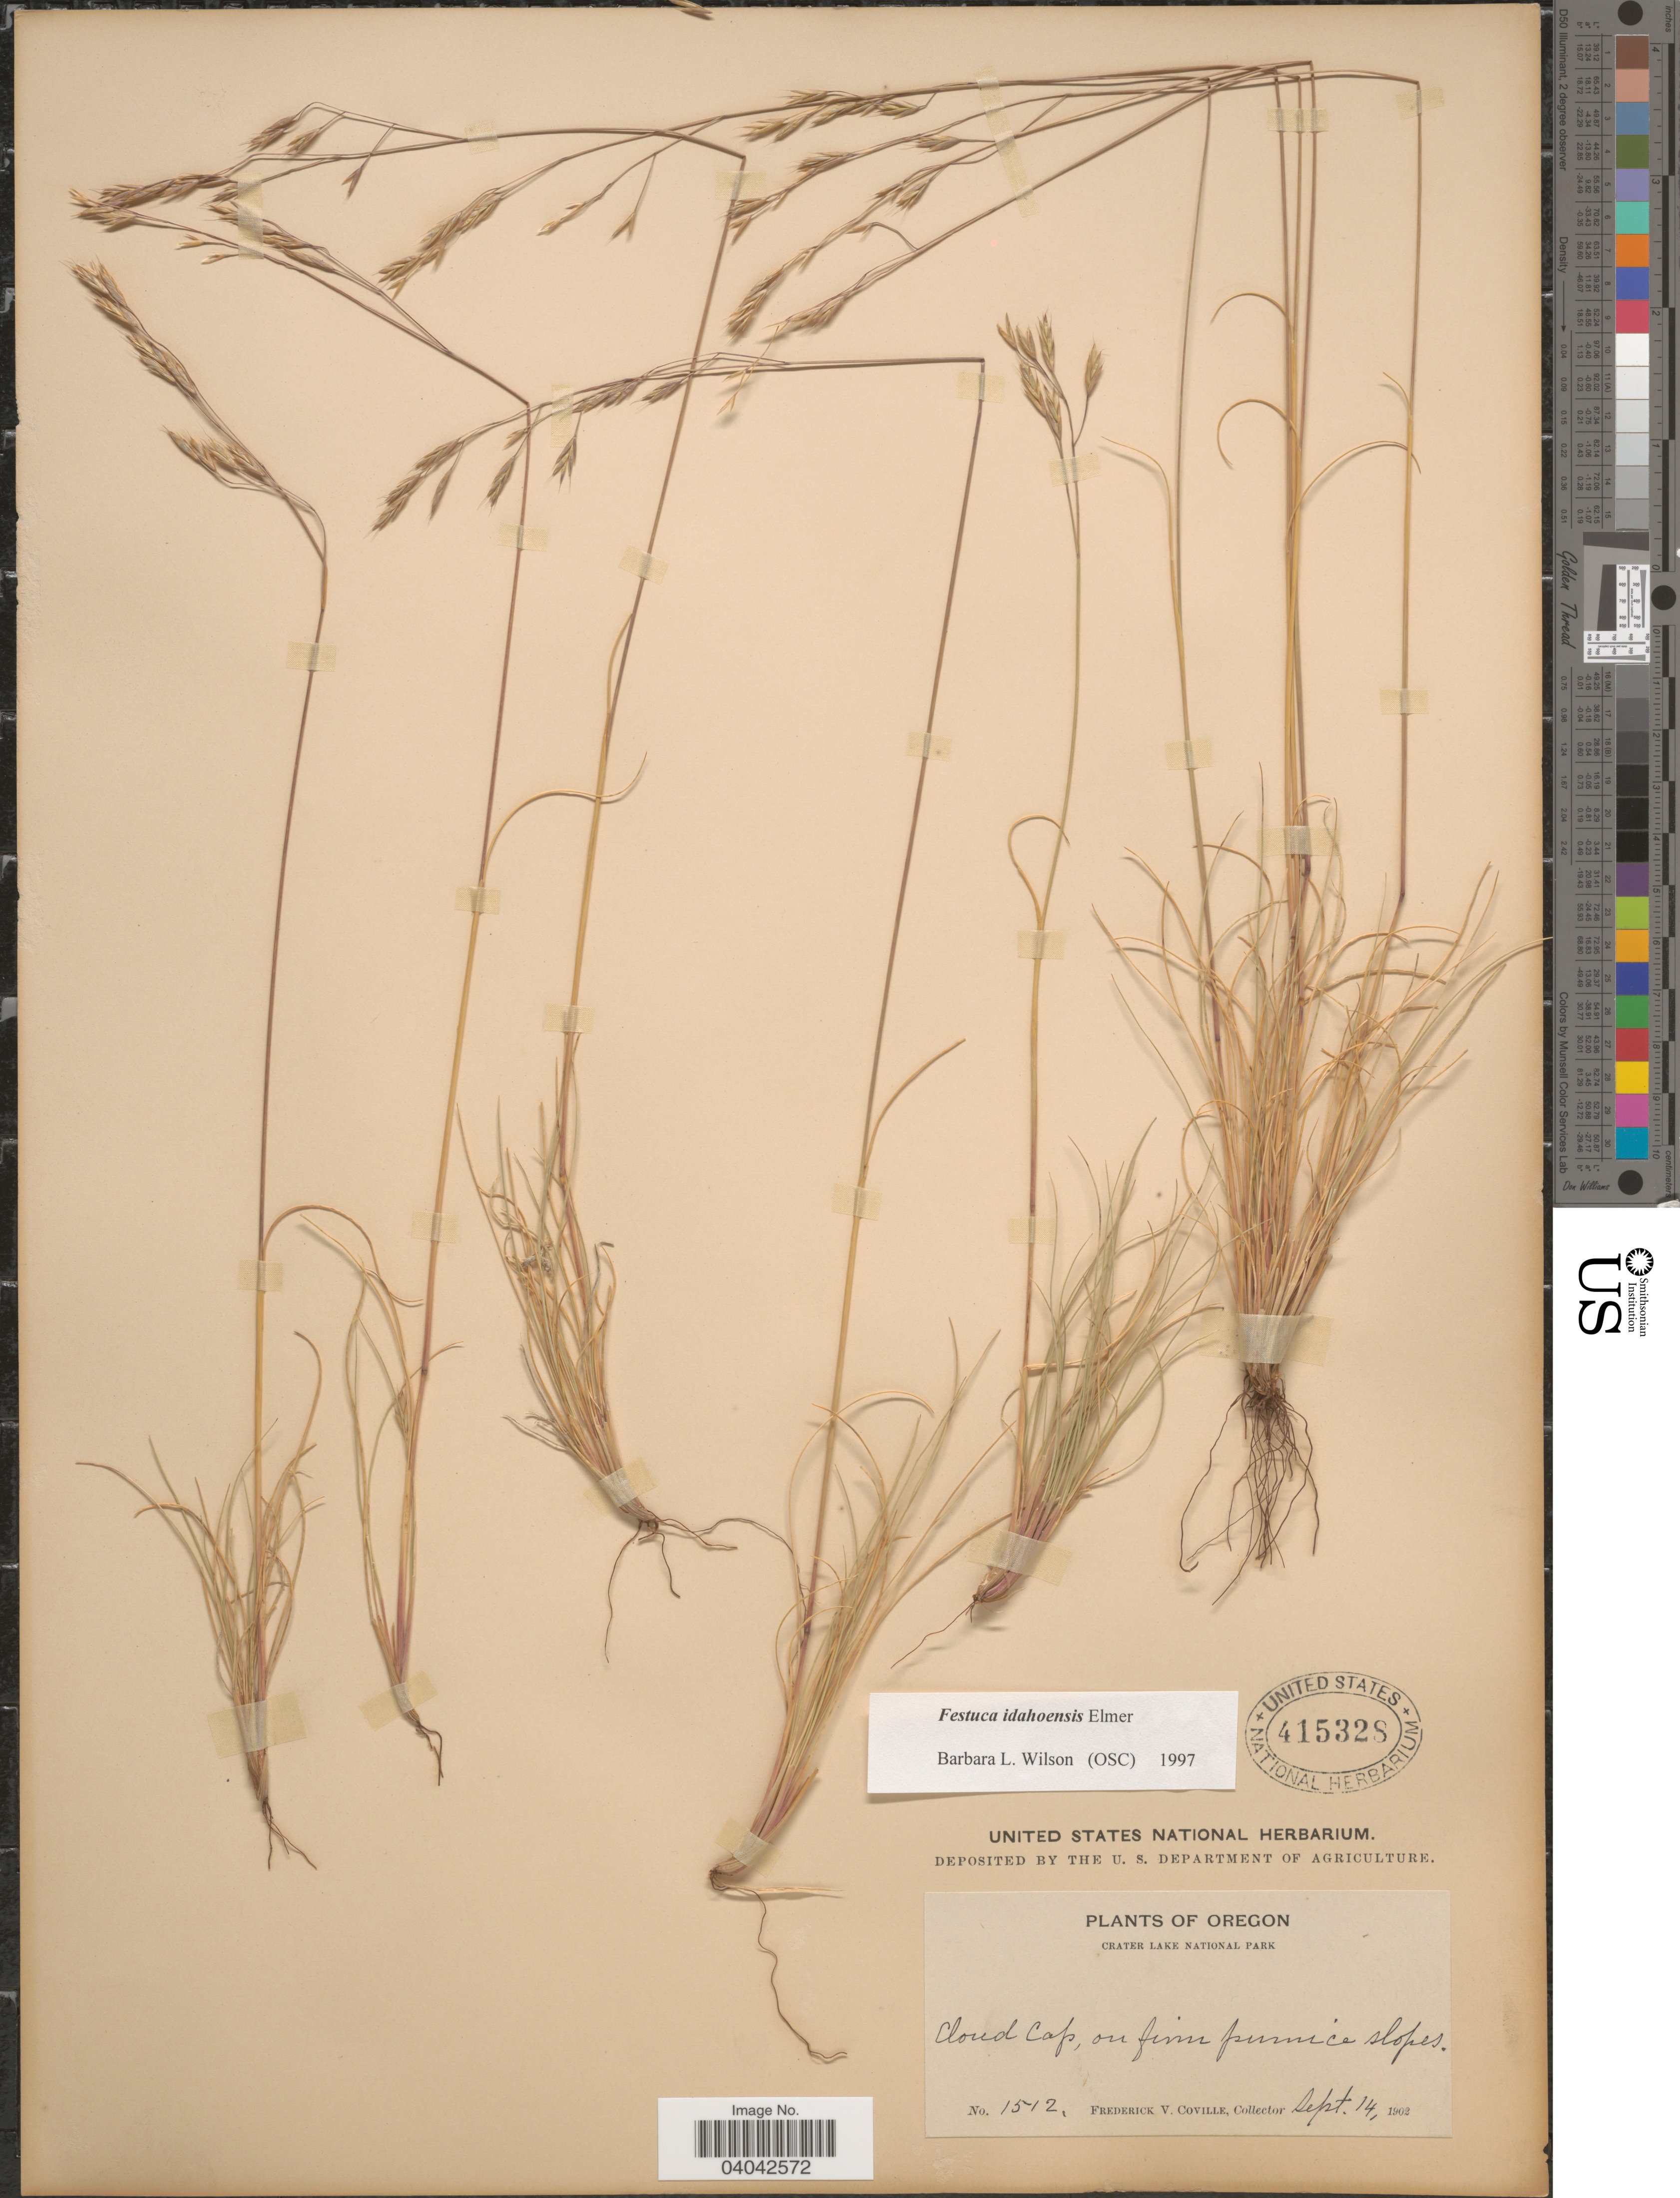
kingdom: Plantae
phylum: Tracheophyta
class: Liliopsida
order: Poales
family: Poaceae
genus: Festuca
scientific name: Festuca idahoensis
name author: Elmer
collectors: F. V. Coville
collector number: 1512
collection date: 1902-09-14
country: United States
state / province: Oregon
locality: Crater Lake National Park. Cloud Cap.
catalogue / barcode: US 415328